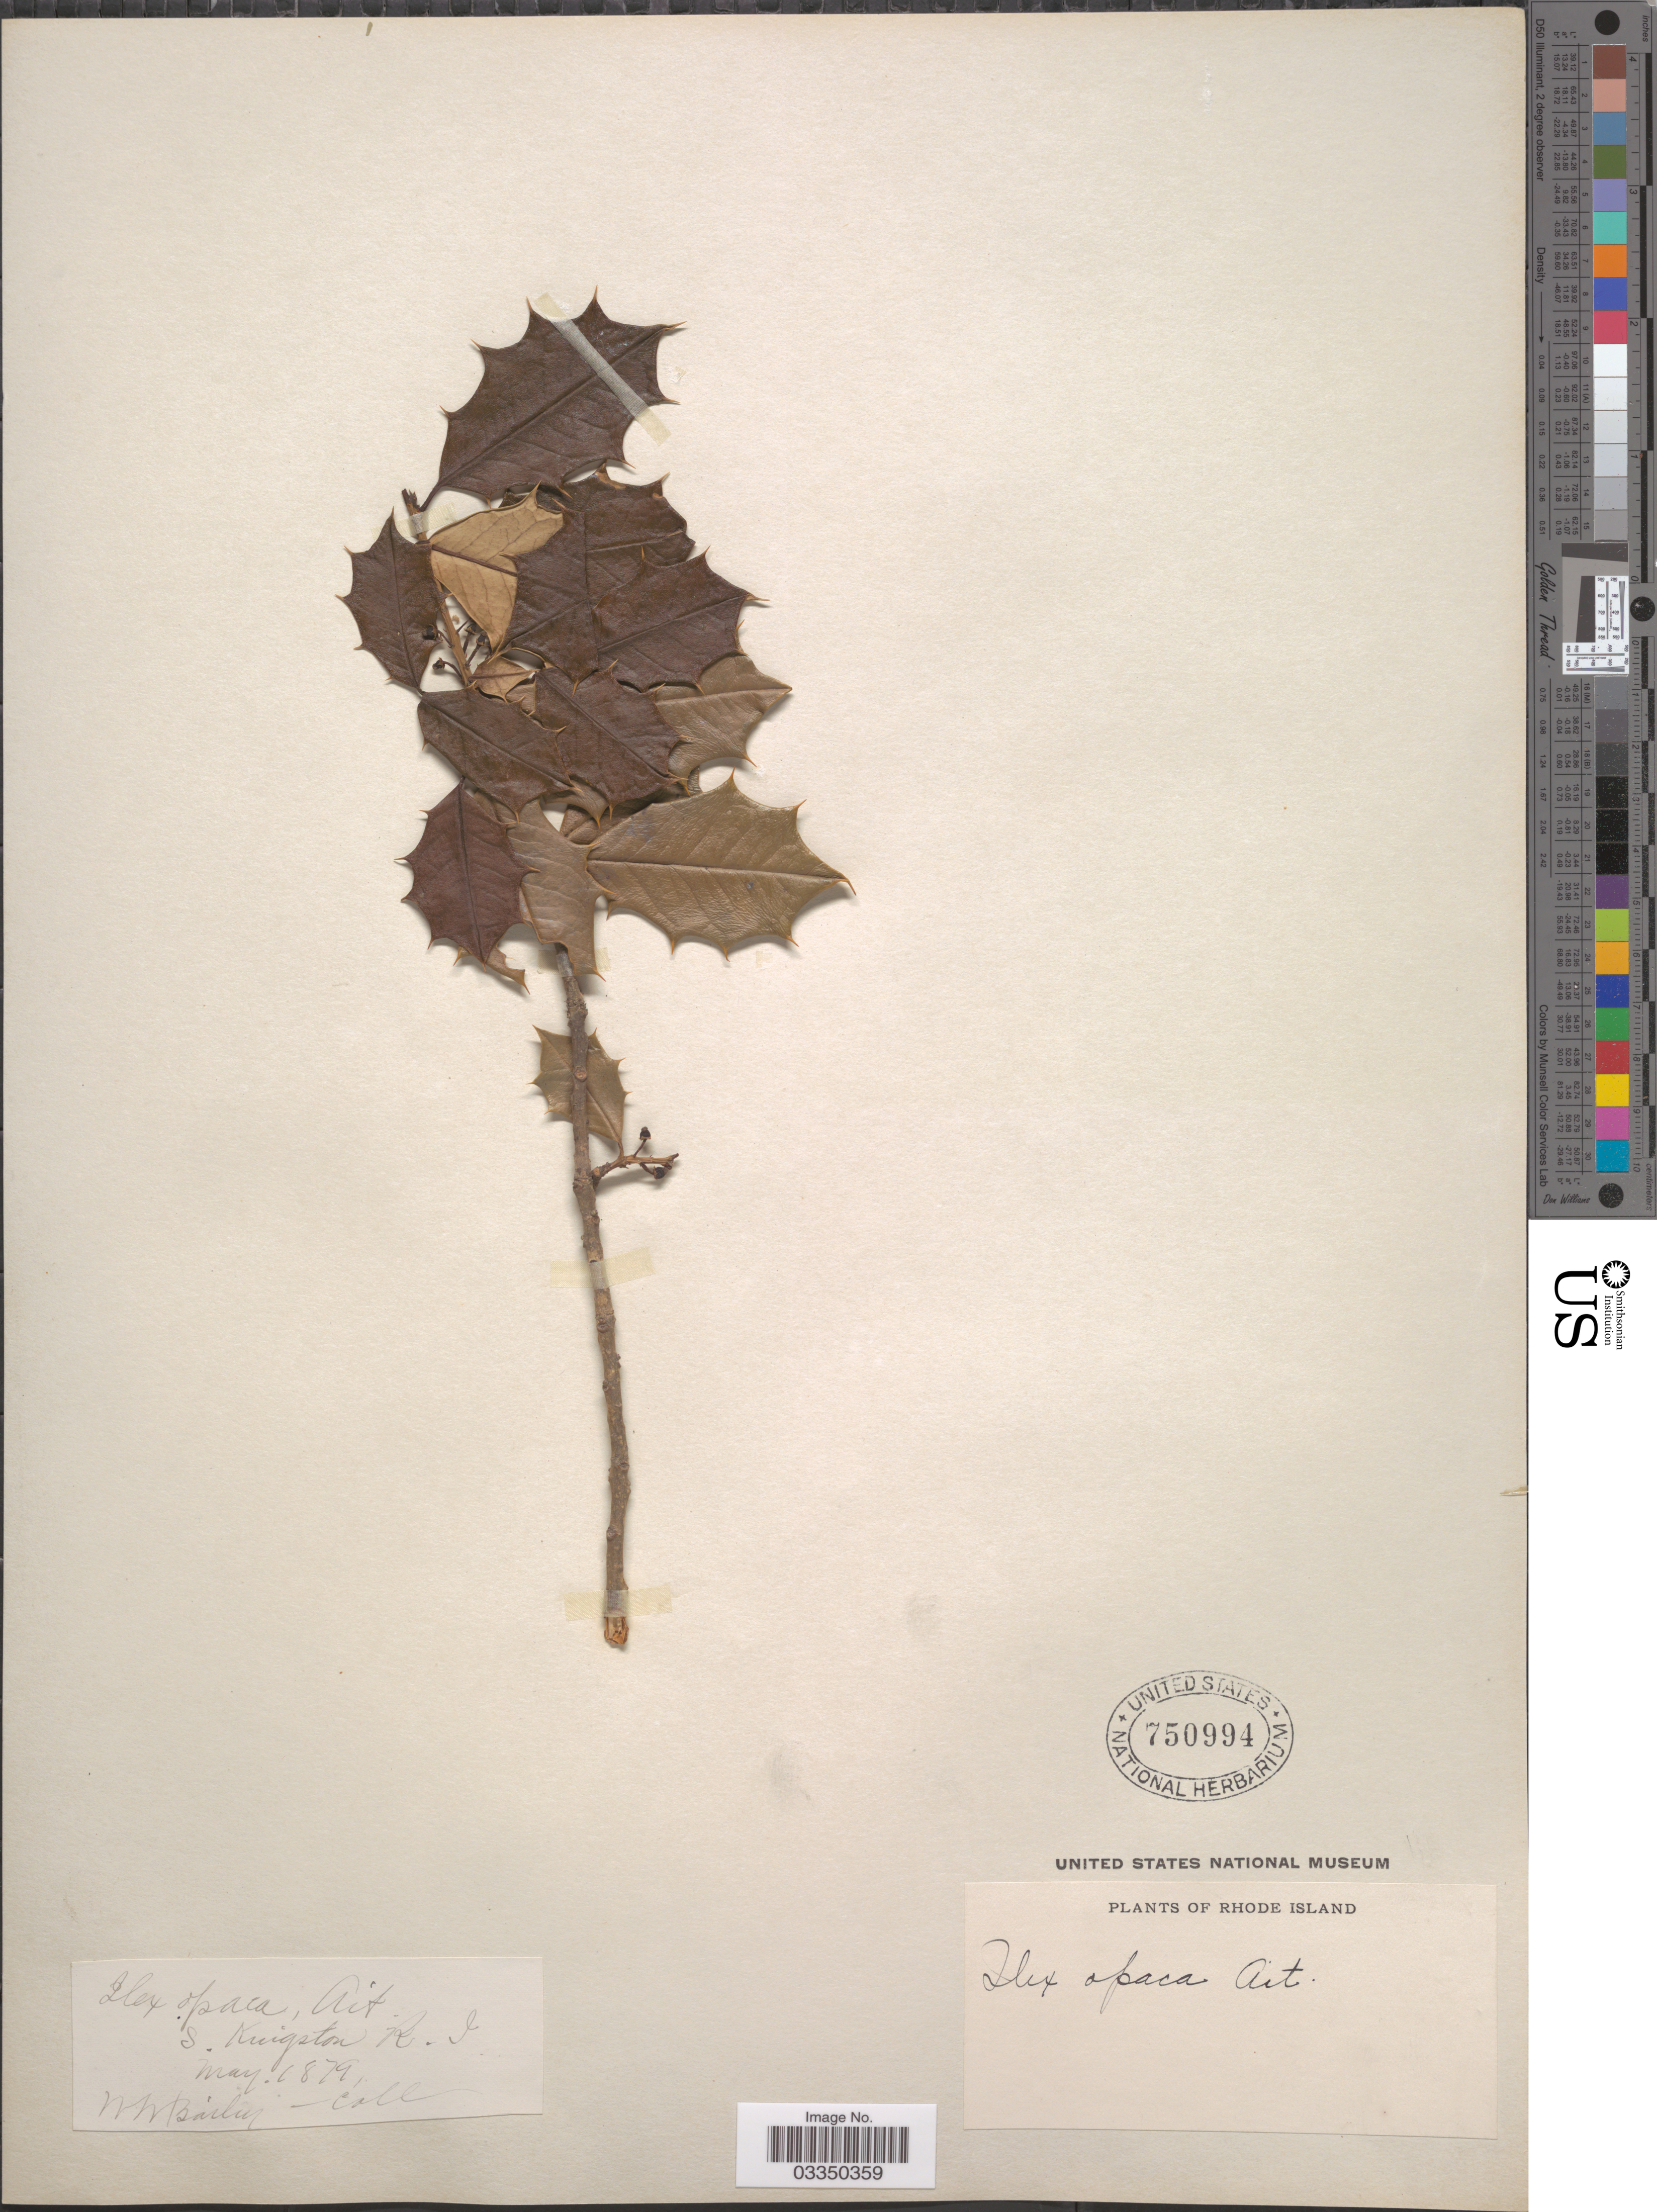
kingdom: Plantae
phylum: Tracheophyta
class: Magnoliopsida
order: Aquifoliales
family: Aquifoliaceae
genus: Ilex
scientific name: Ilex opaca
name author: Aiton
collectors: W. W. Bailey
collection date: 1879-05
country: United States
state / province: Rhode Island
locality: S. Kingston.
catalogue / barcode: US 750994